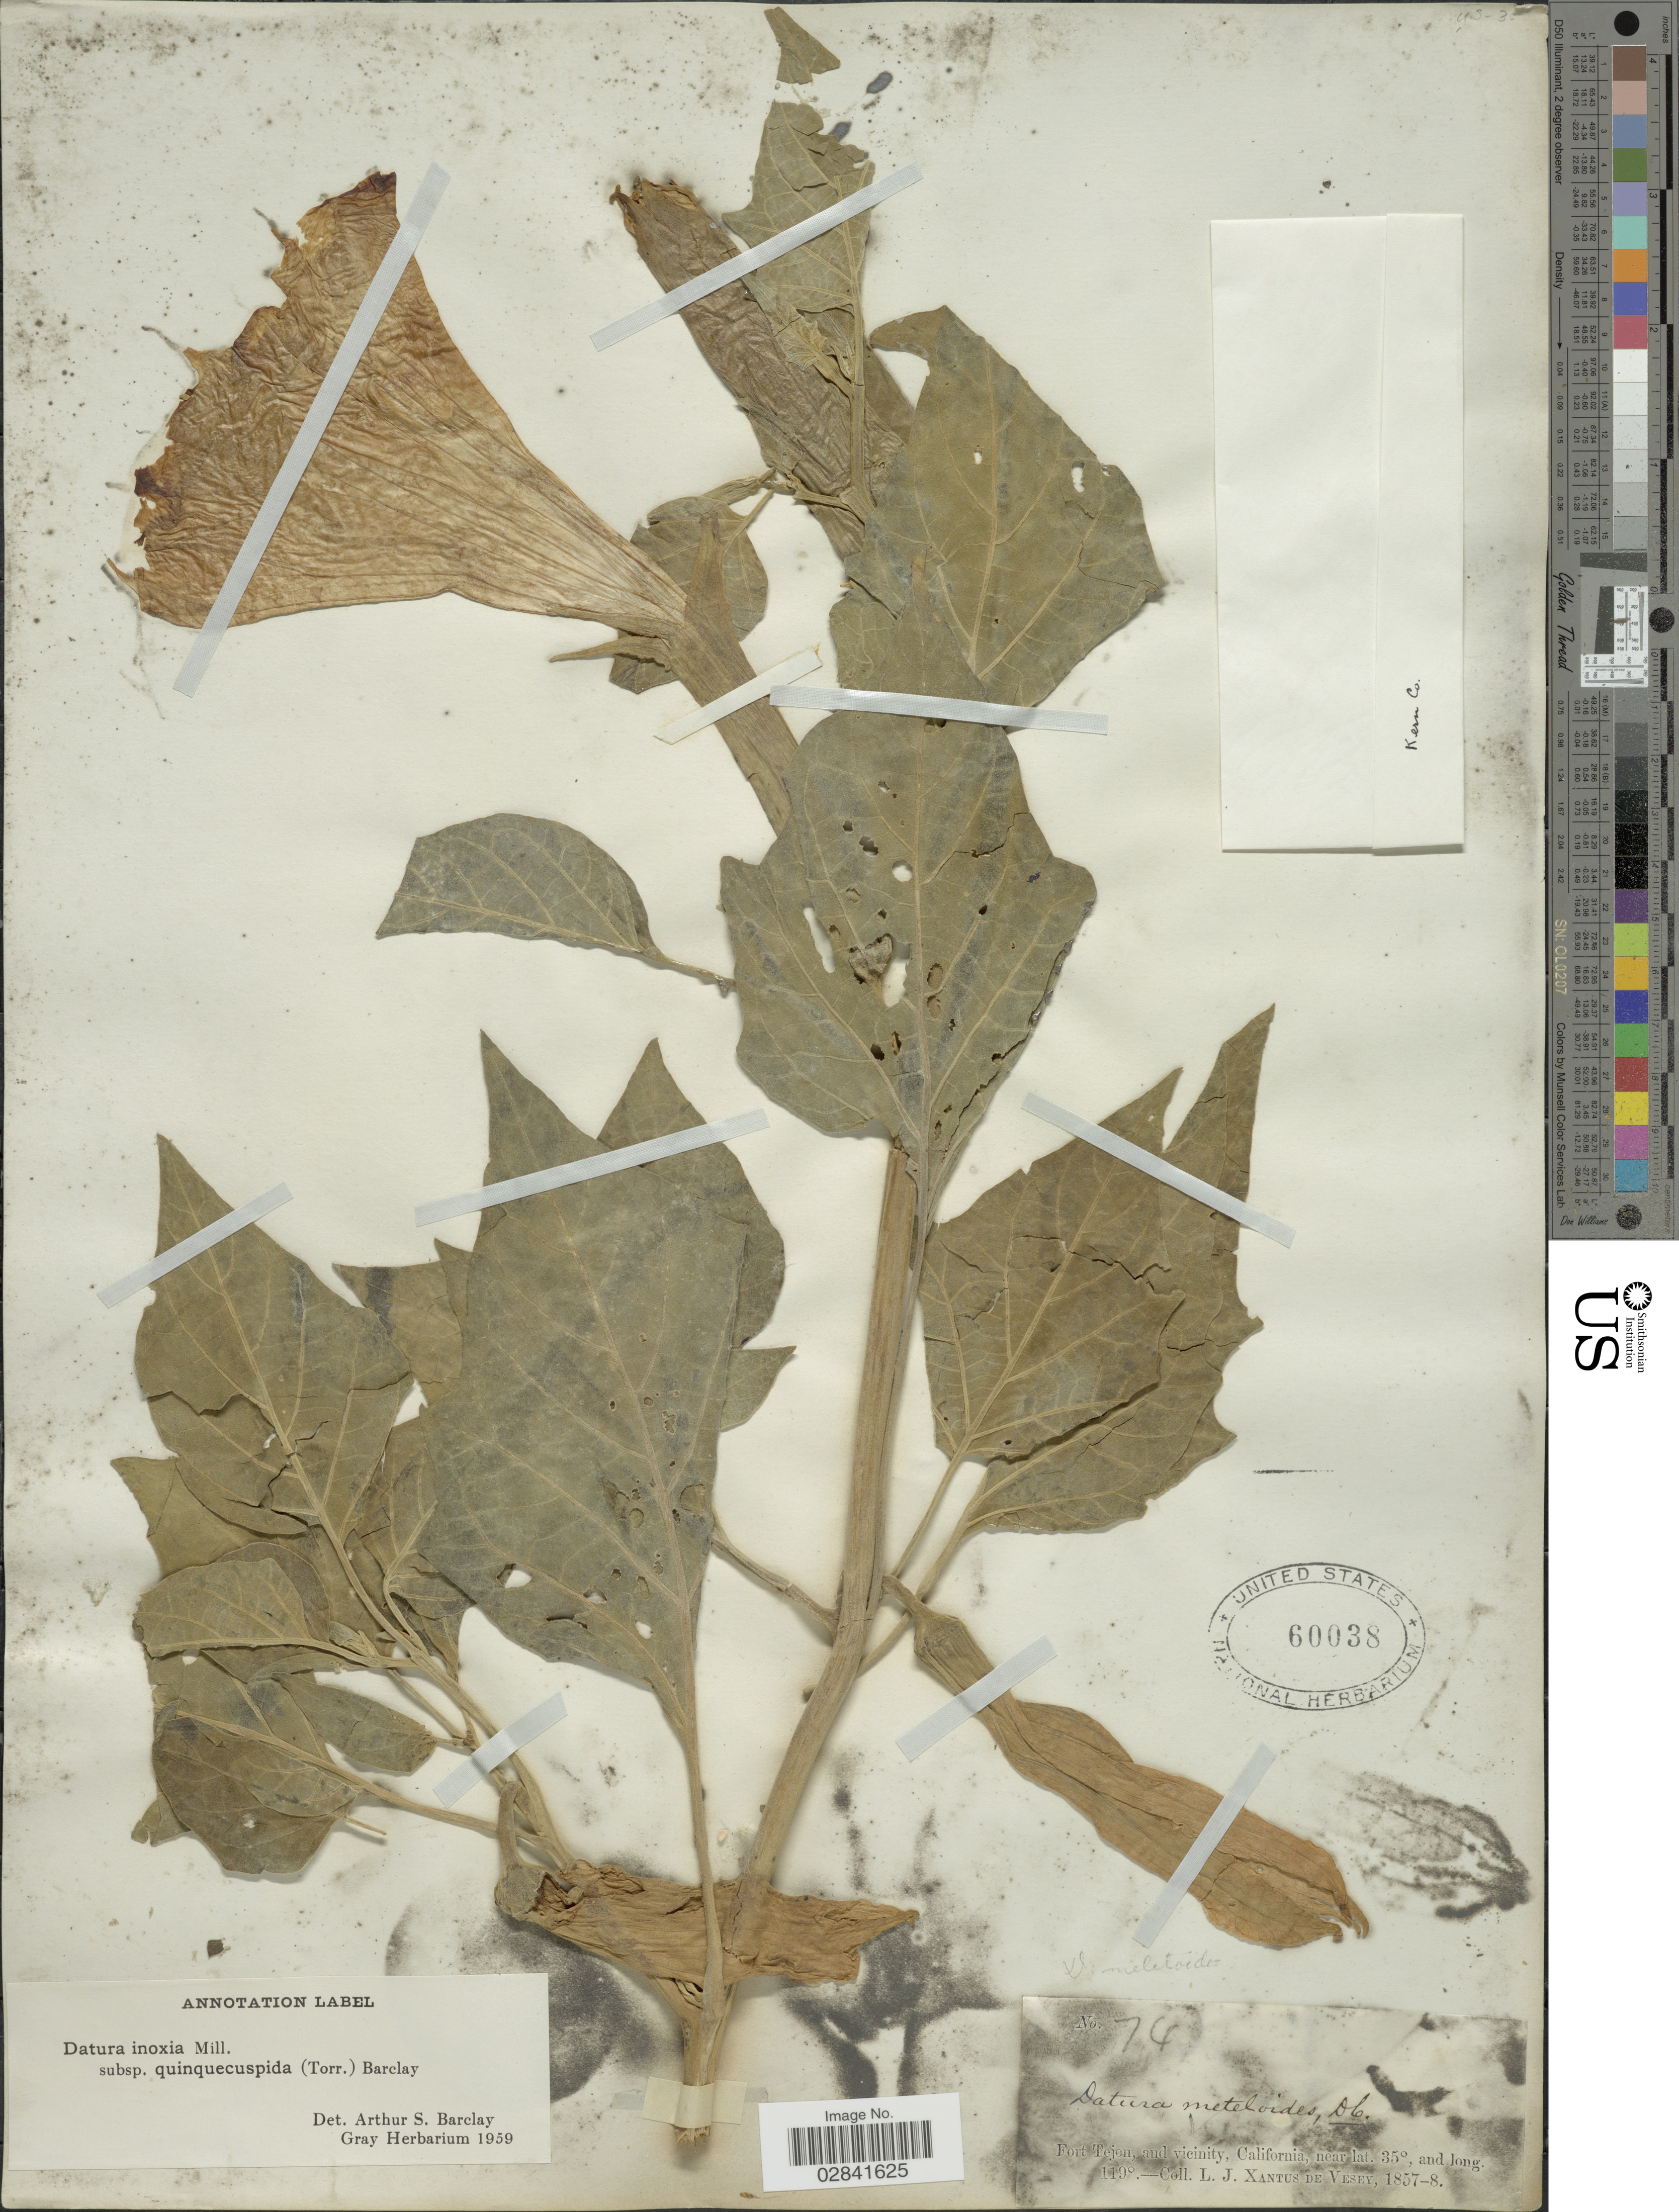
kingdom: Plantae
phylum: Tracheophyta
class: Magnoliopsida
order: Solanales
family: Solanaceae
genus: Datura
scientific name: Datura metel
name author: L.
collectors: L. Xantus de Vesey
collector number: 74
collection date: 1857/1858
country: United States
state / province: California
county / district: Kern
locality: Fort Tejon, and vicinity.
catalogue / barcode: US 60038